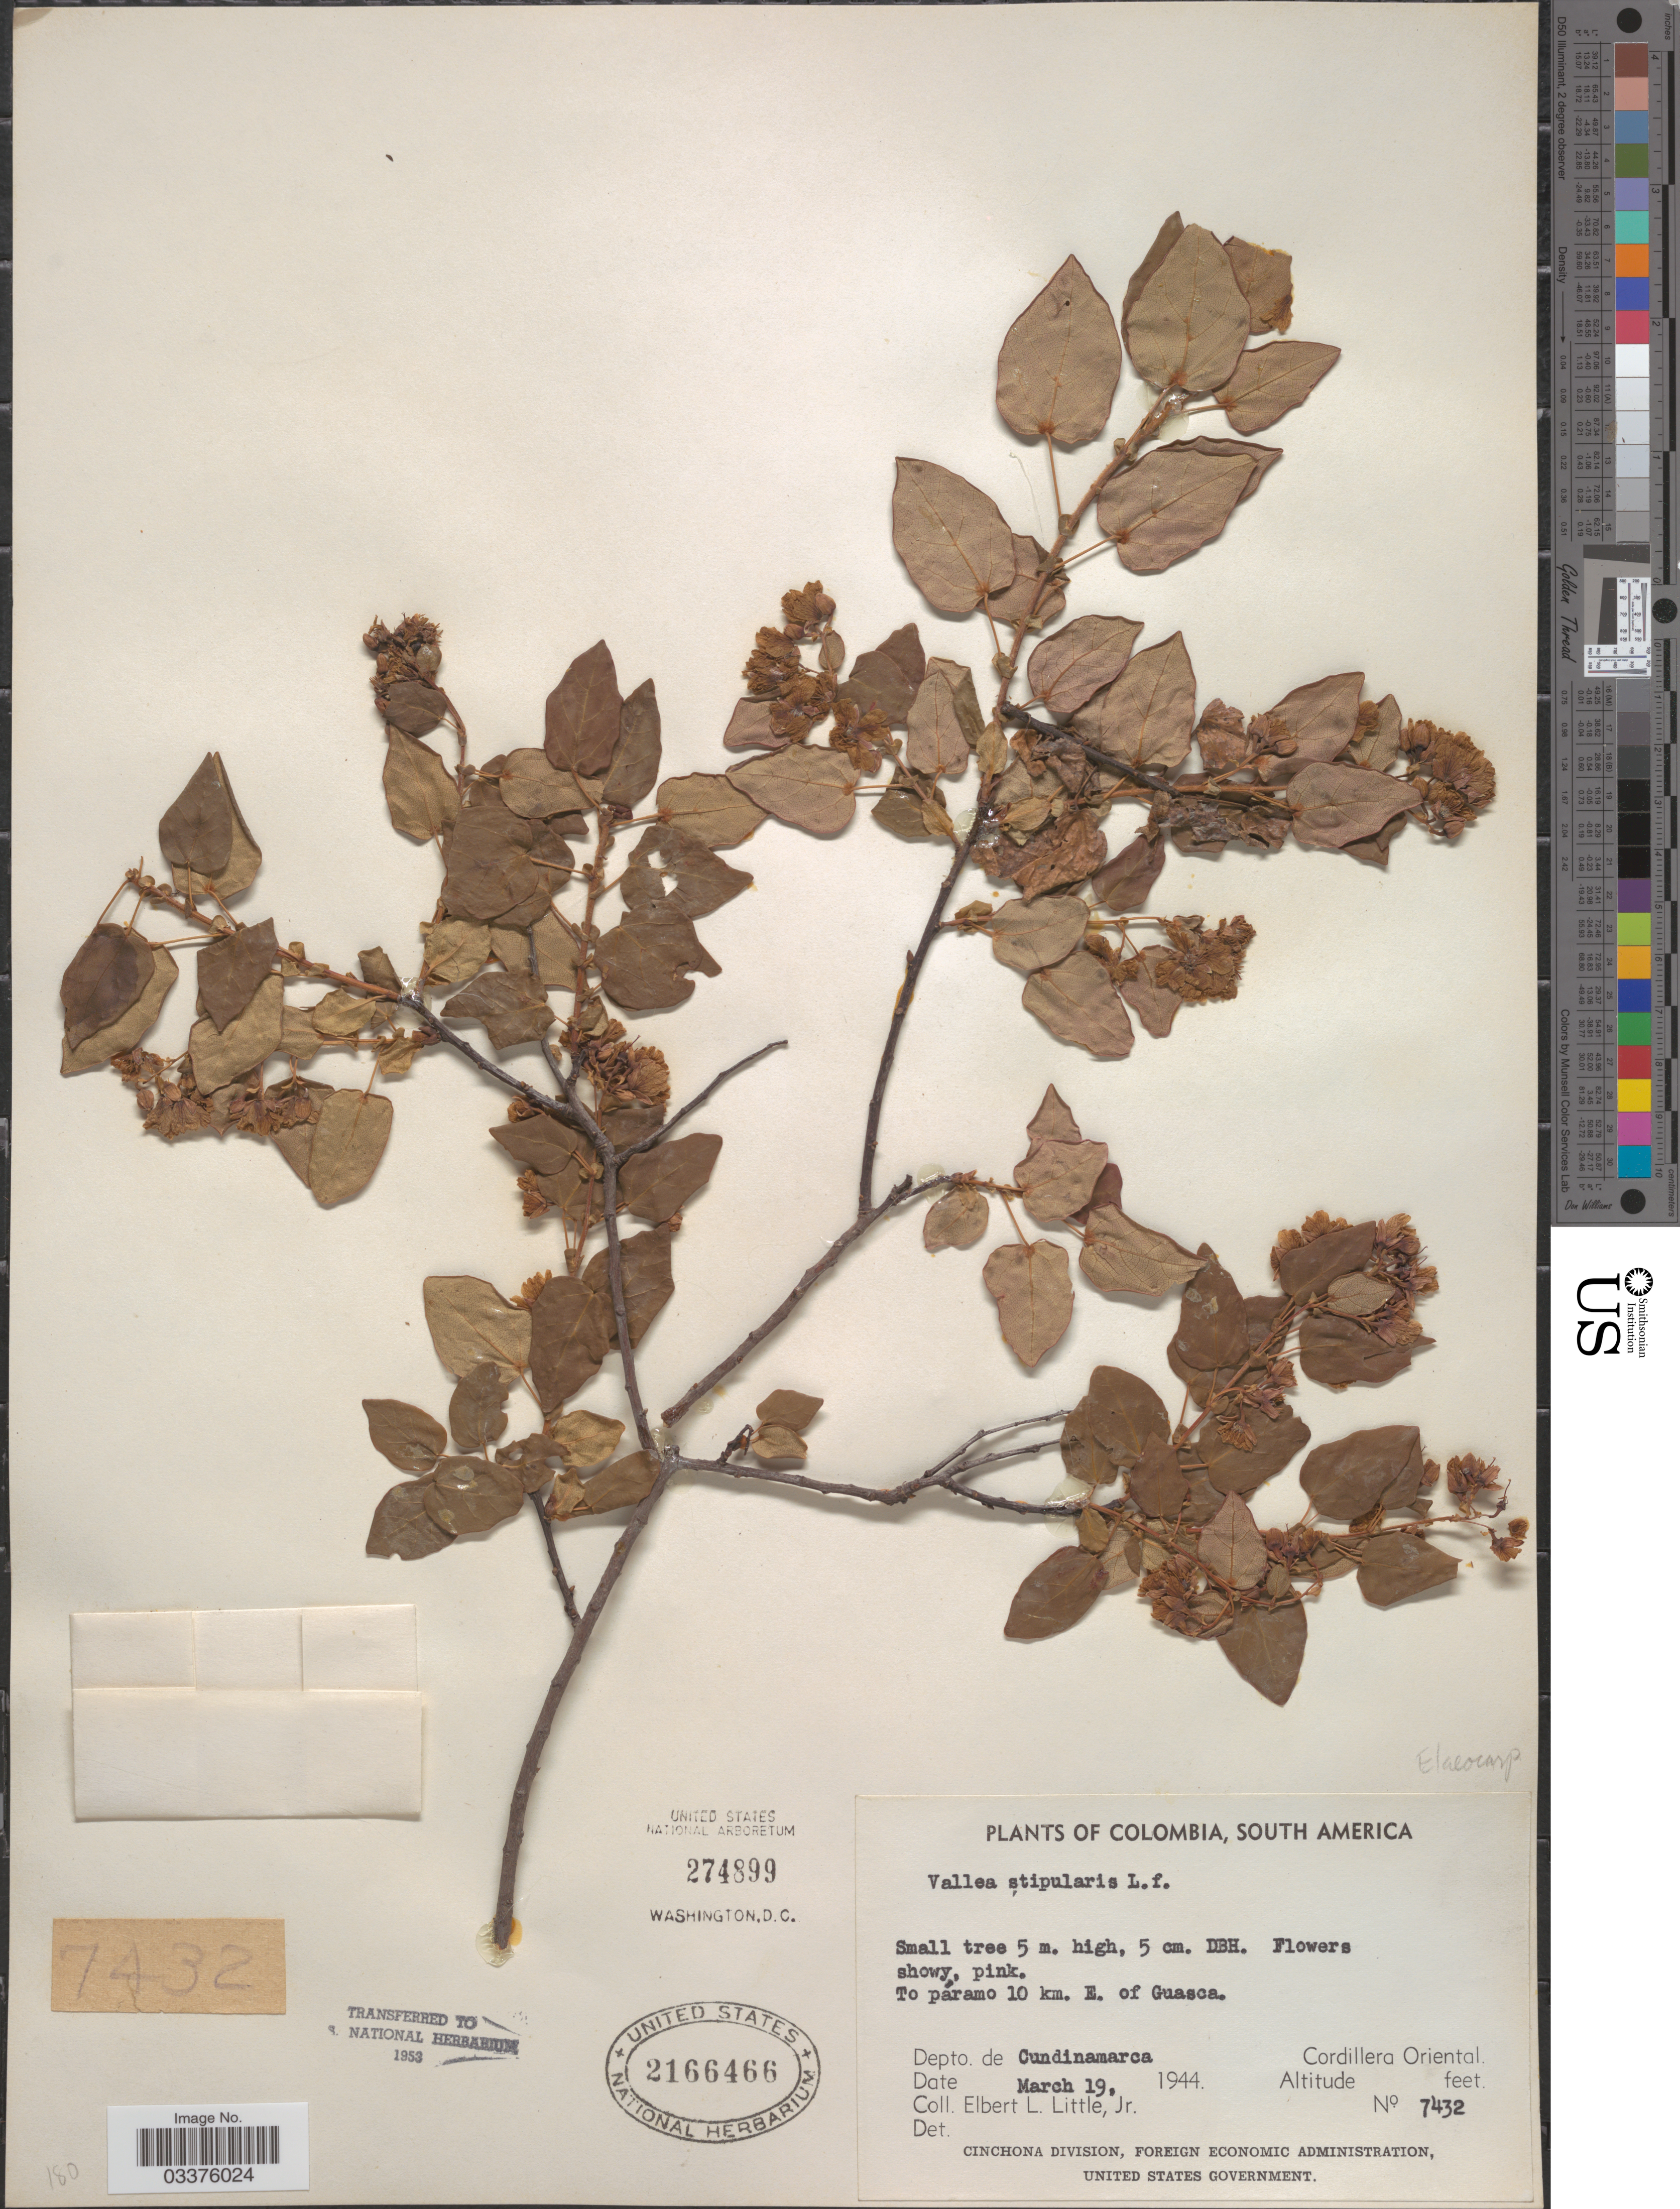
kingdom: Plantae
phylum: Tracheophyta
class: Magnoliopsida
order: Oxalidales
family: Elaeocarpaceae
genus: Vallea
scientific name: Vallea stipularis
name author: L. f.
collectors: E. L. Little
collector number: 7432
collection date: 1944-03-19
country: Colombia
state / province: Cundinamarca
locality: To paramo 10 km. E. of Guasca. Depto. de Cundinamarca. Cordillera Oriental.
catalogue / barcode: US 2166466